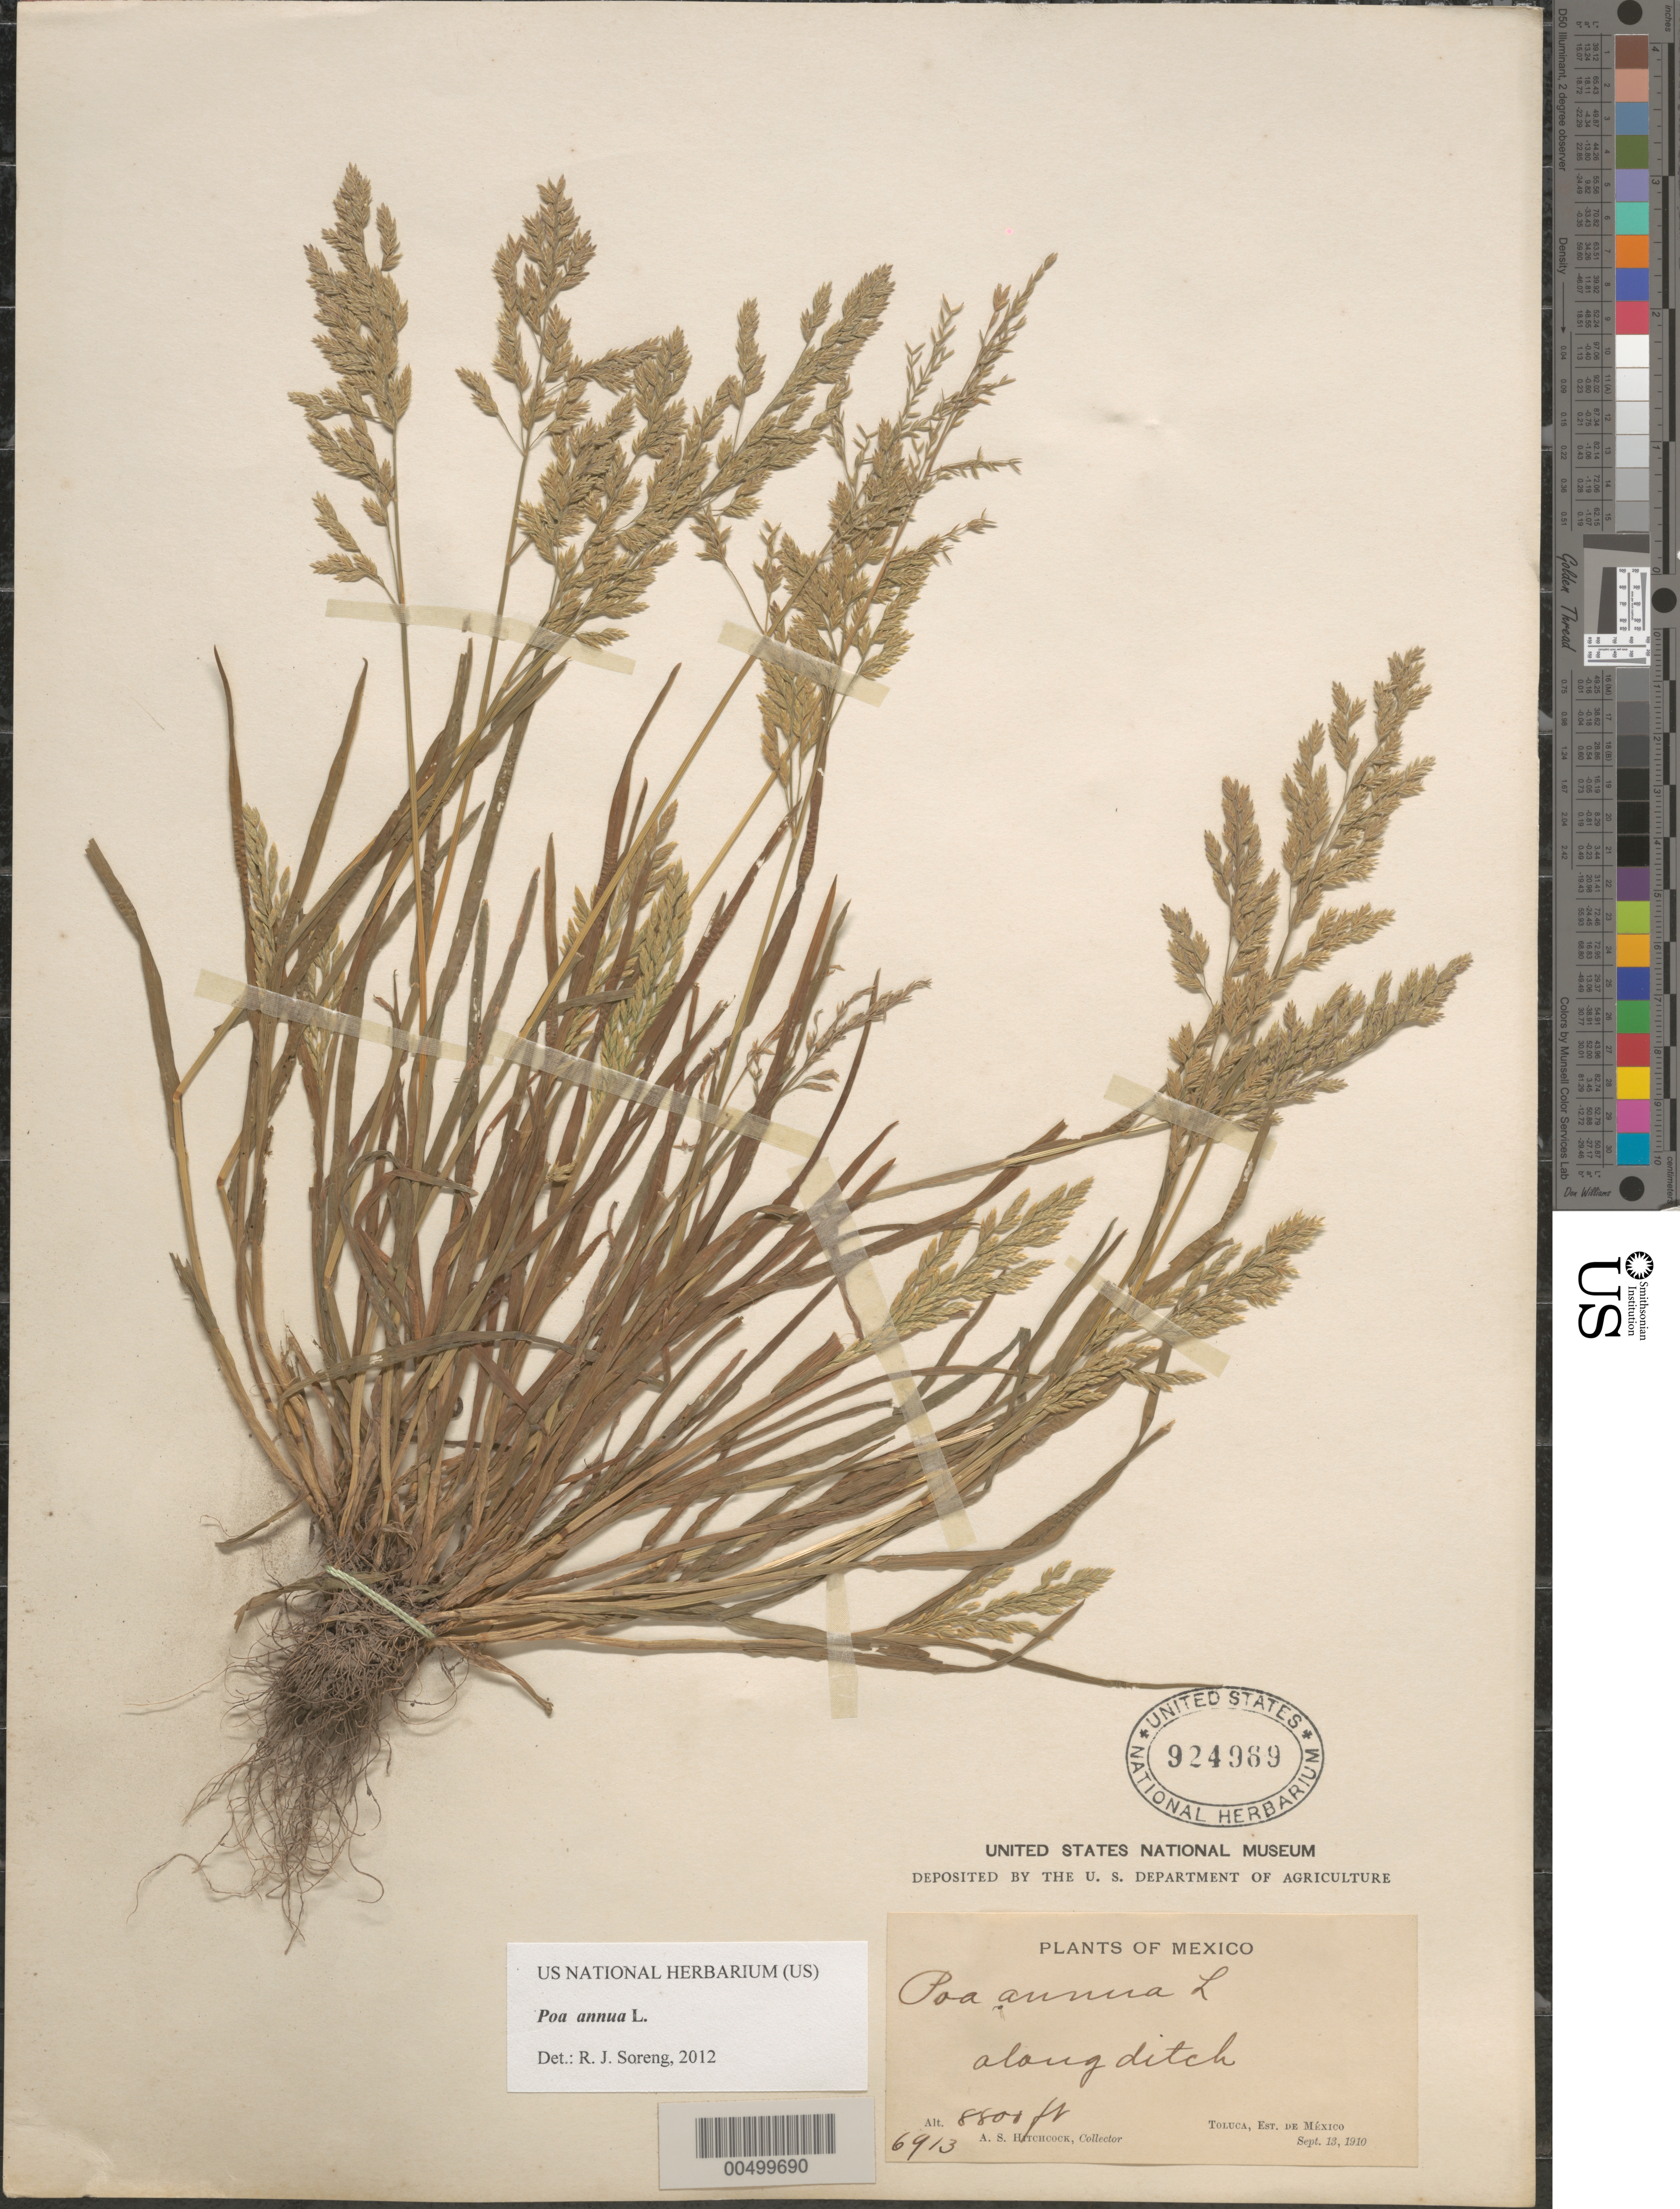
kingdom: Plantae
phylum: Tracheophyta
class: Liliopsida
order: Poales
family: Poaceae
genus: Poa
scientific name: Poa annua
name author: L.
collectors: A. S. Hitchcock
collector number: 6913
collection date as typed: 13 Sep 1910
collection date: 1910-09-13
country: Mexico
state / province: México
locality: Toluca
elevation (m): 2682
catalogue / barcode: US 924969